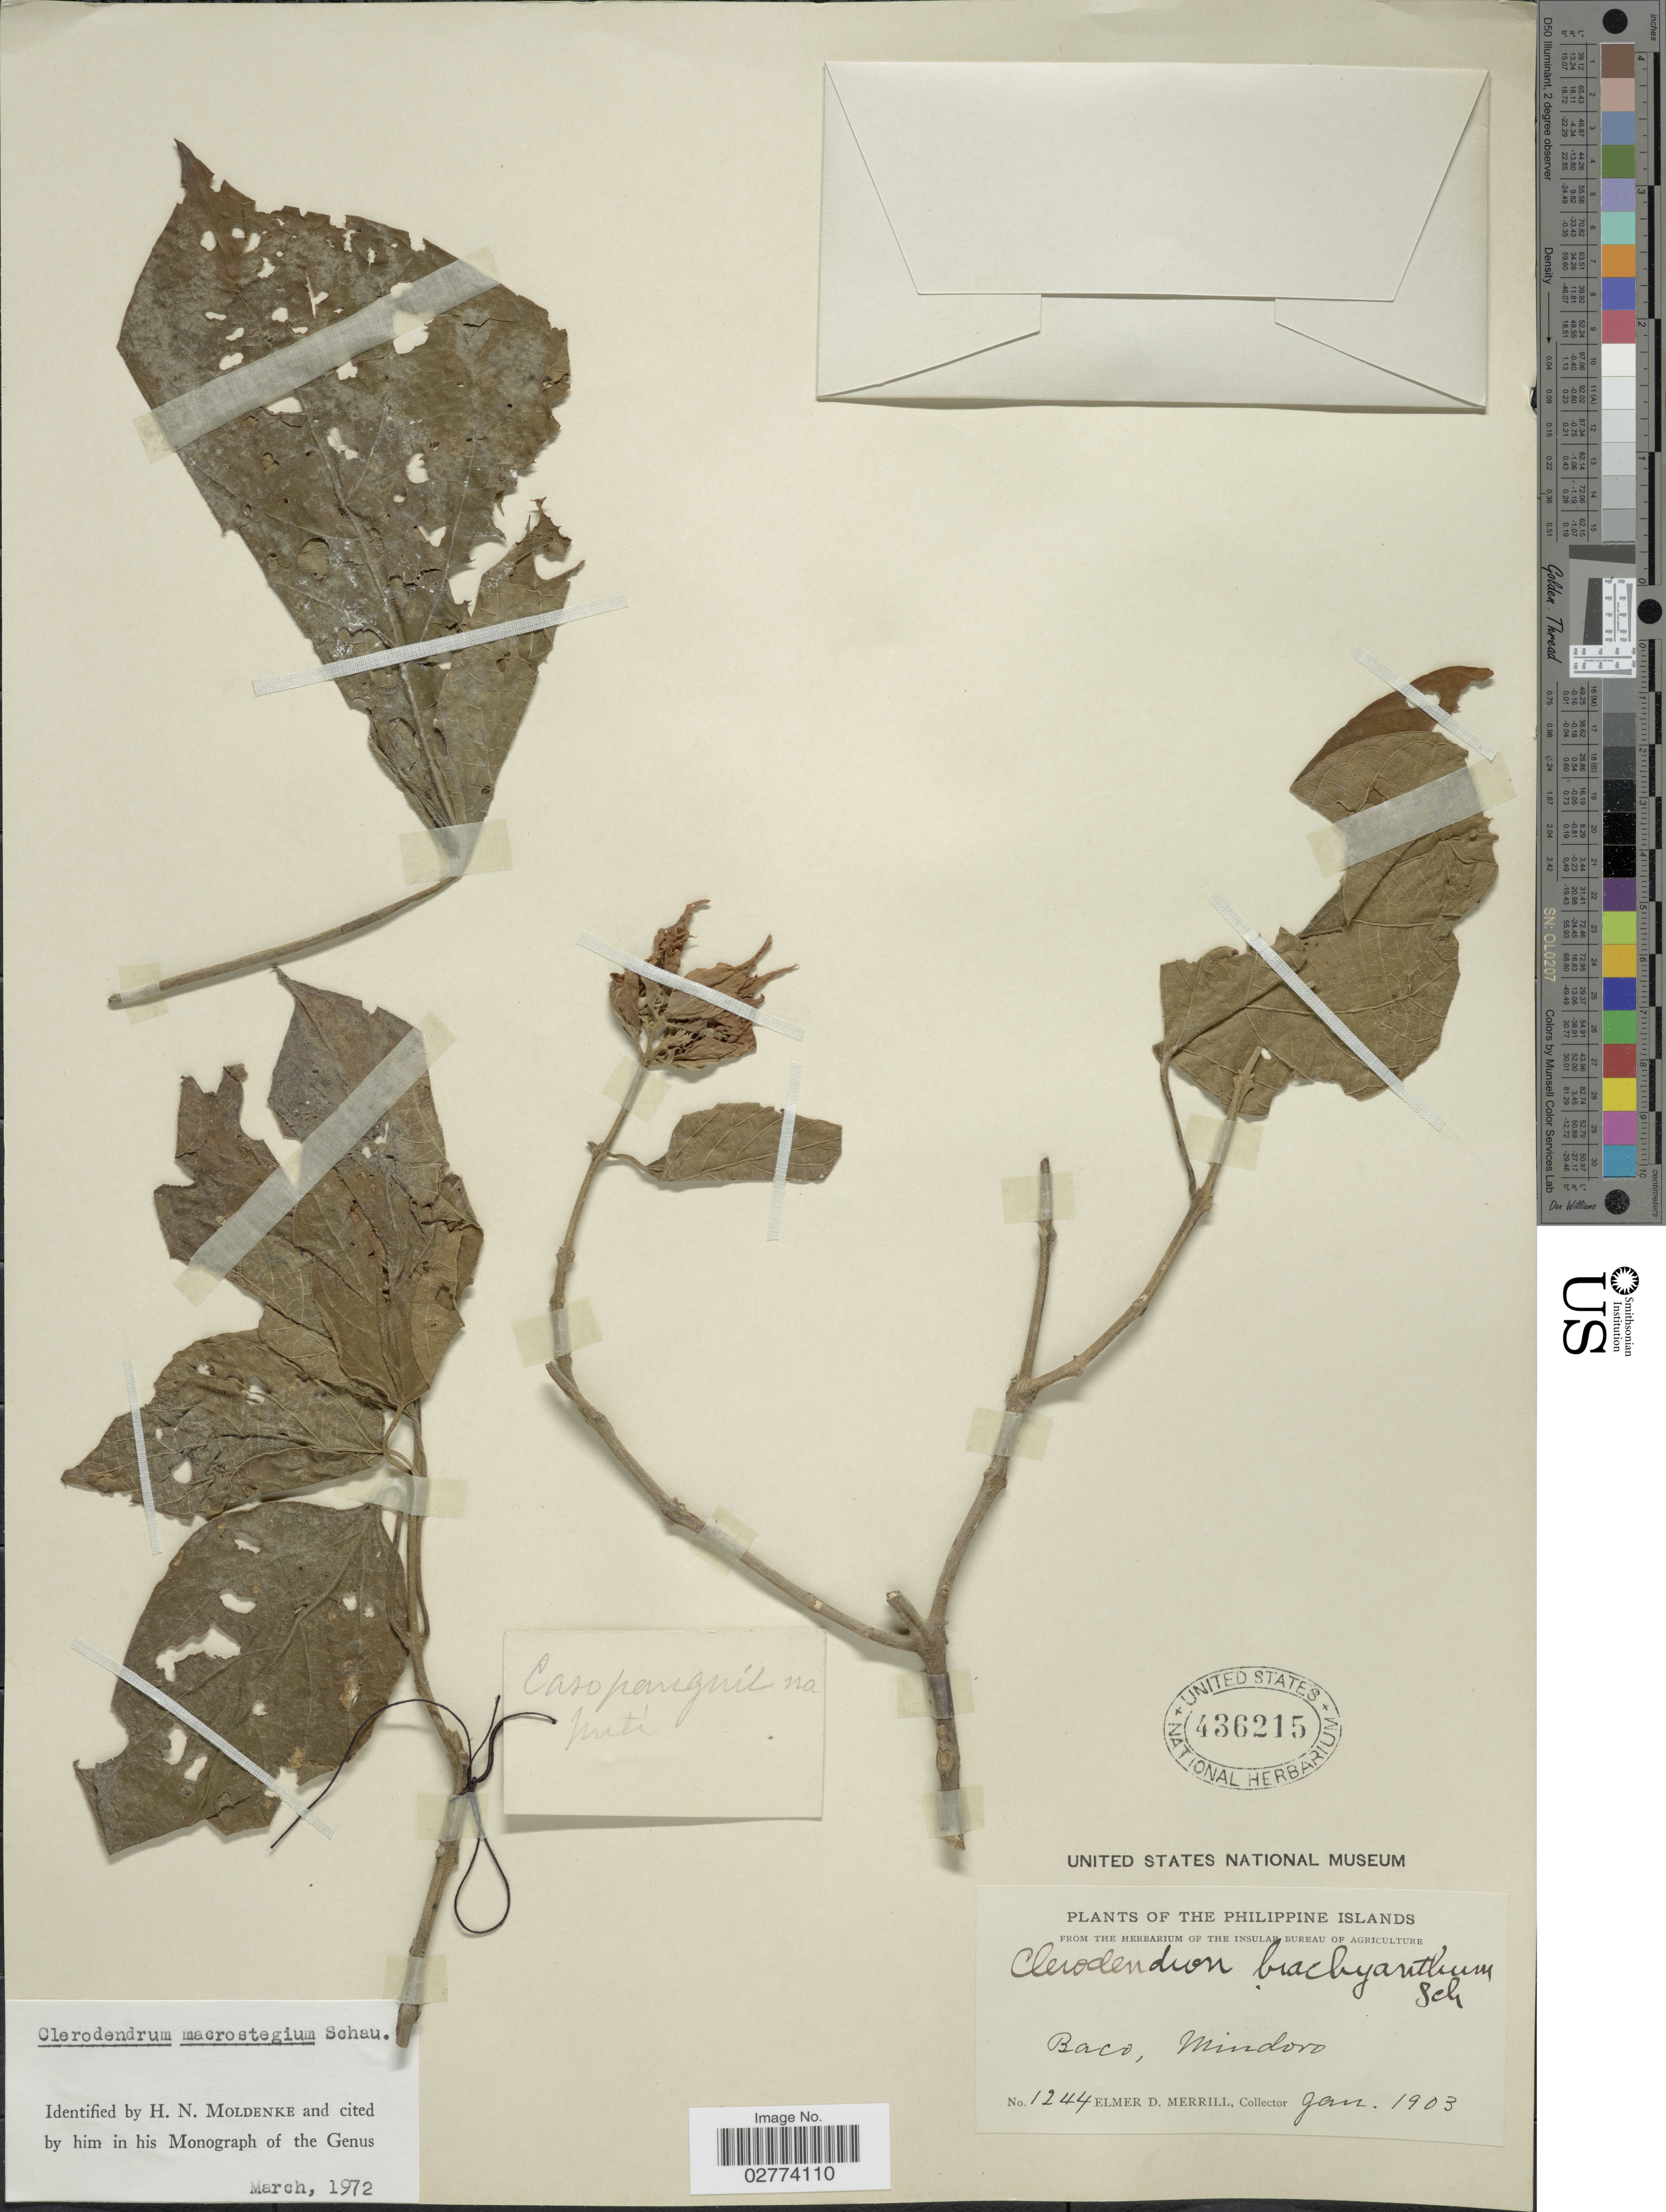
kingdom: Plantae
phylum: Tracheophyta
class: Magnoliopsida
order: Lamiales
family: Lamiaceae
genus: Clerodendrum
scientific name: Clerodendrum macrostegium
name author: Schauer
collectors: E. D. Merrill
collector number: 1244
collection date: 1903-01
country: Philippines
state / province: Mimaropa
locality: Baco, Mindoro.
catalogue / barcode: US 436215